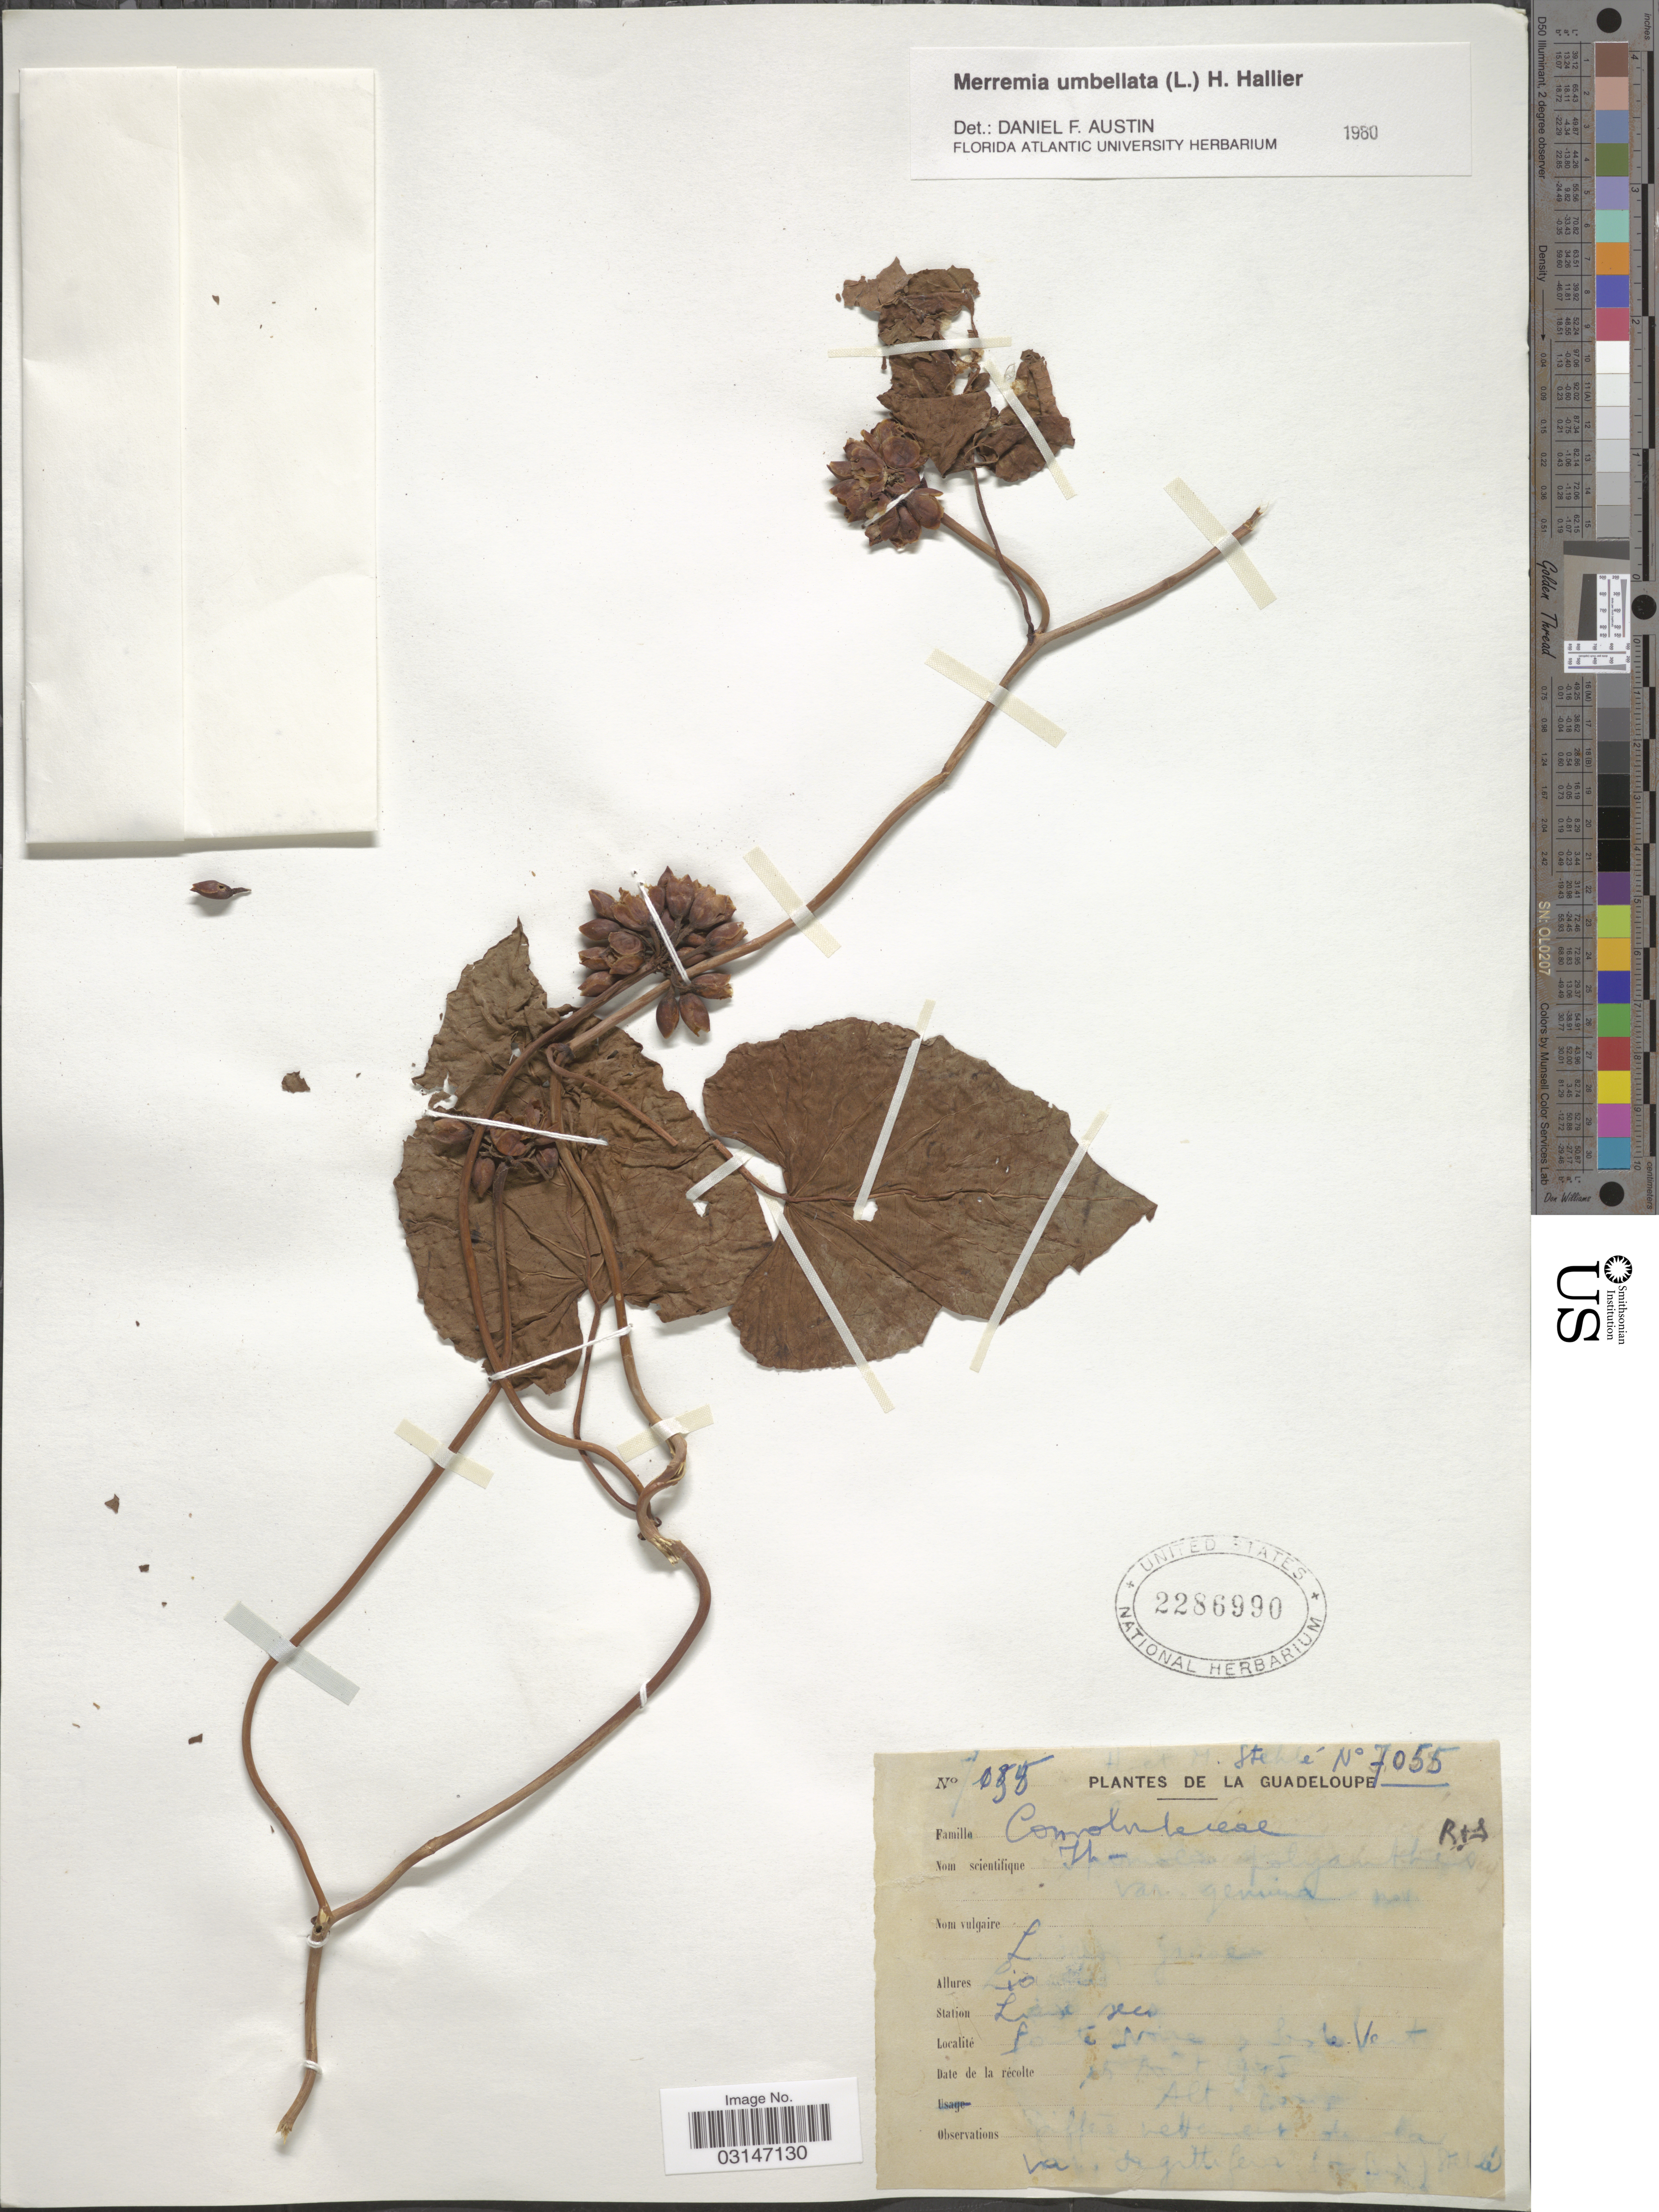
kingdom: Plantae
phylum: Tracheophyta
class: Magnoliopsida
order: Solanales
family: Convolvulaceae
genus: Camonea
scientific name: Camonea umbellata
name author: (L.) A. R. Simões & Staples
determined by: Strong, Mark T., (BOT), Smithsonian Institution - National Museum of Natural History (UNITED STATES)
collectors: H. Stehlé & M. Stehlé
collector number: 7055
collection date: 1945-08-18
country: Guadeloupe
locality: Guadeloupe, Station L[illegible text] sec[illegible text], Pointe[interpreted] Noire[interpreted], Las[interpreted] [illegible text].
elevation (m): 1200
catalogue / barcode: US 2286990